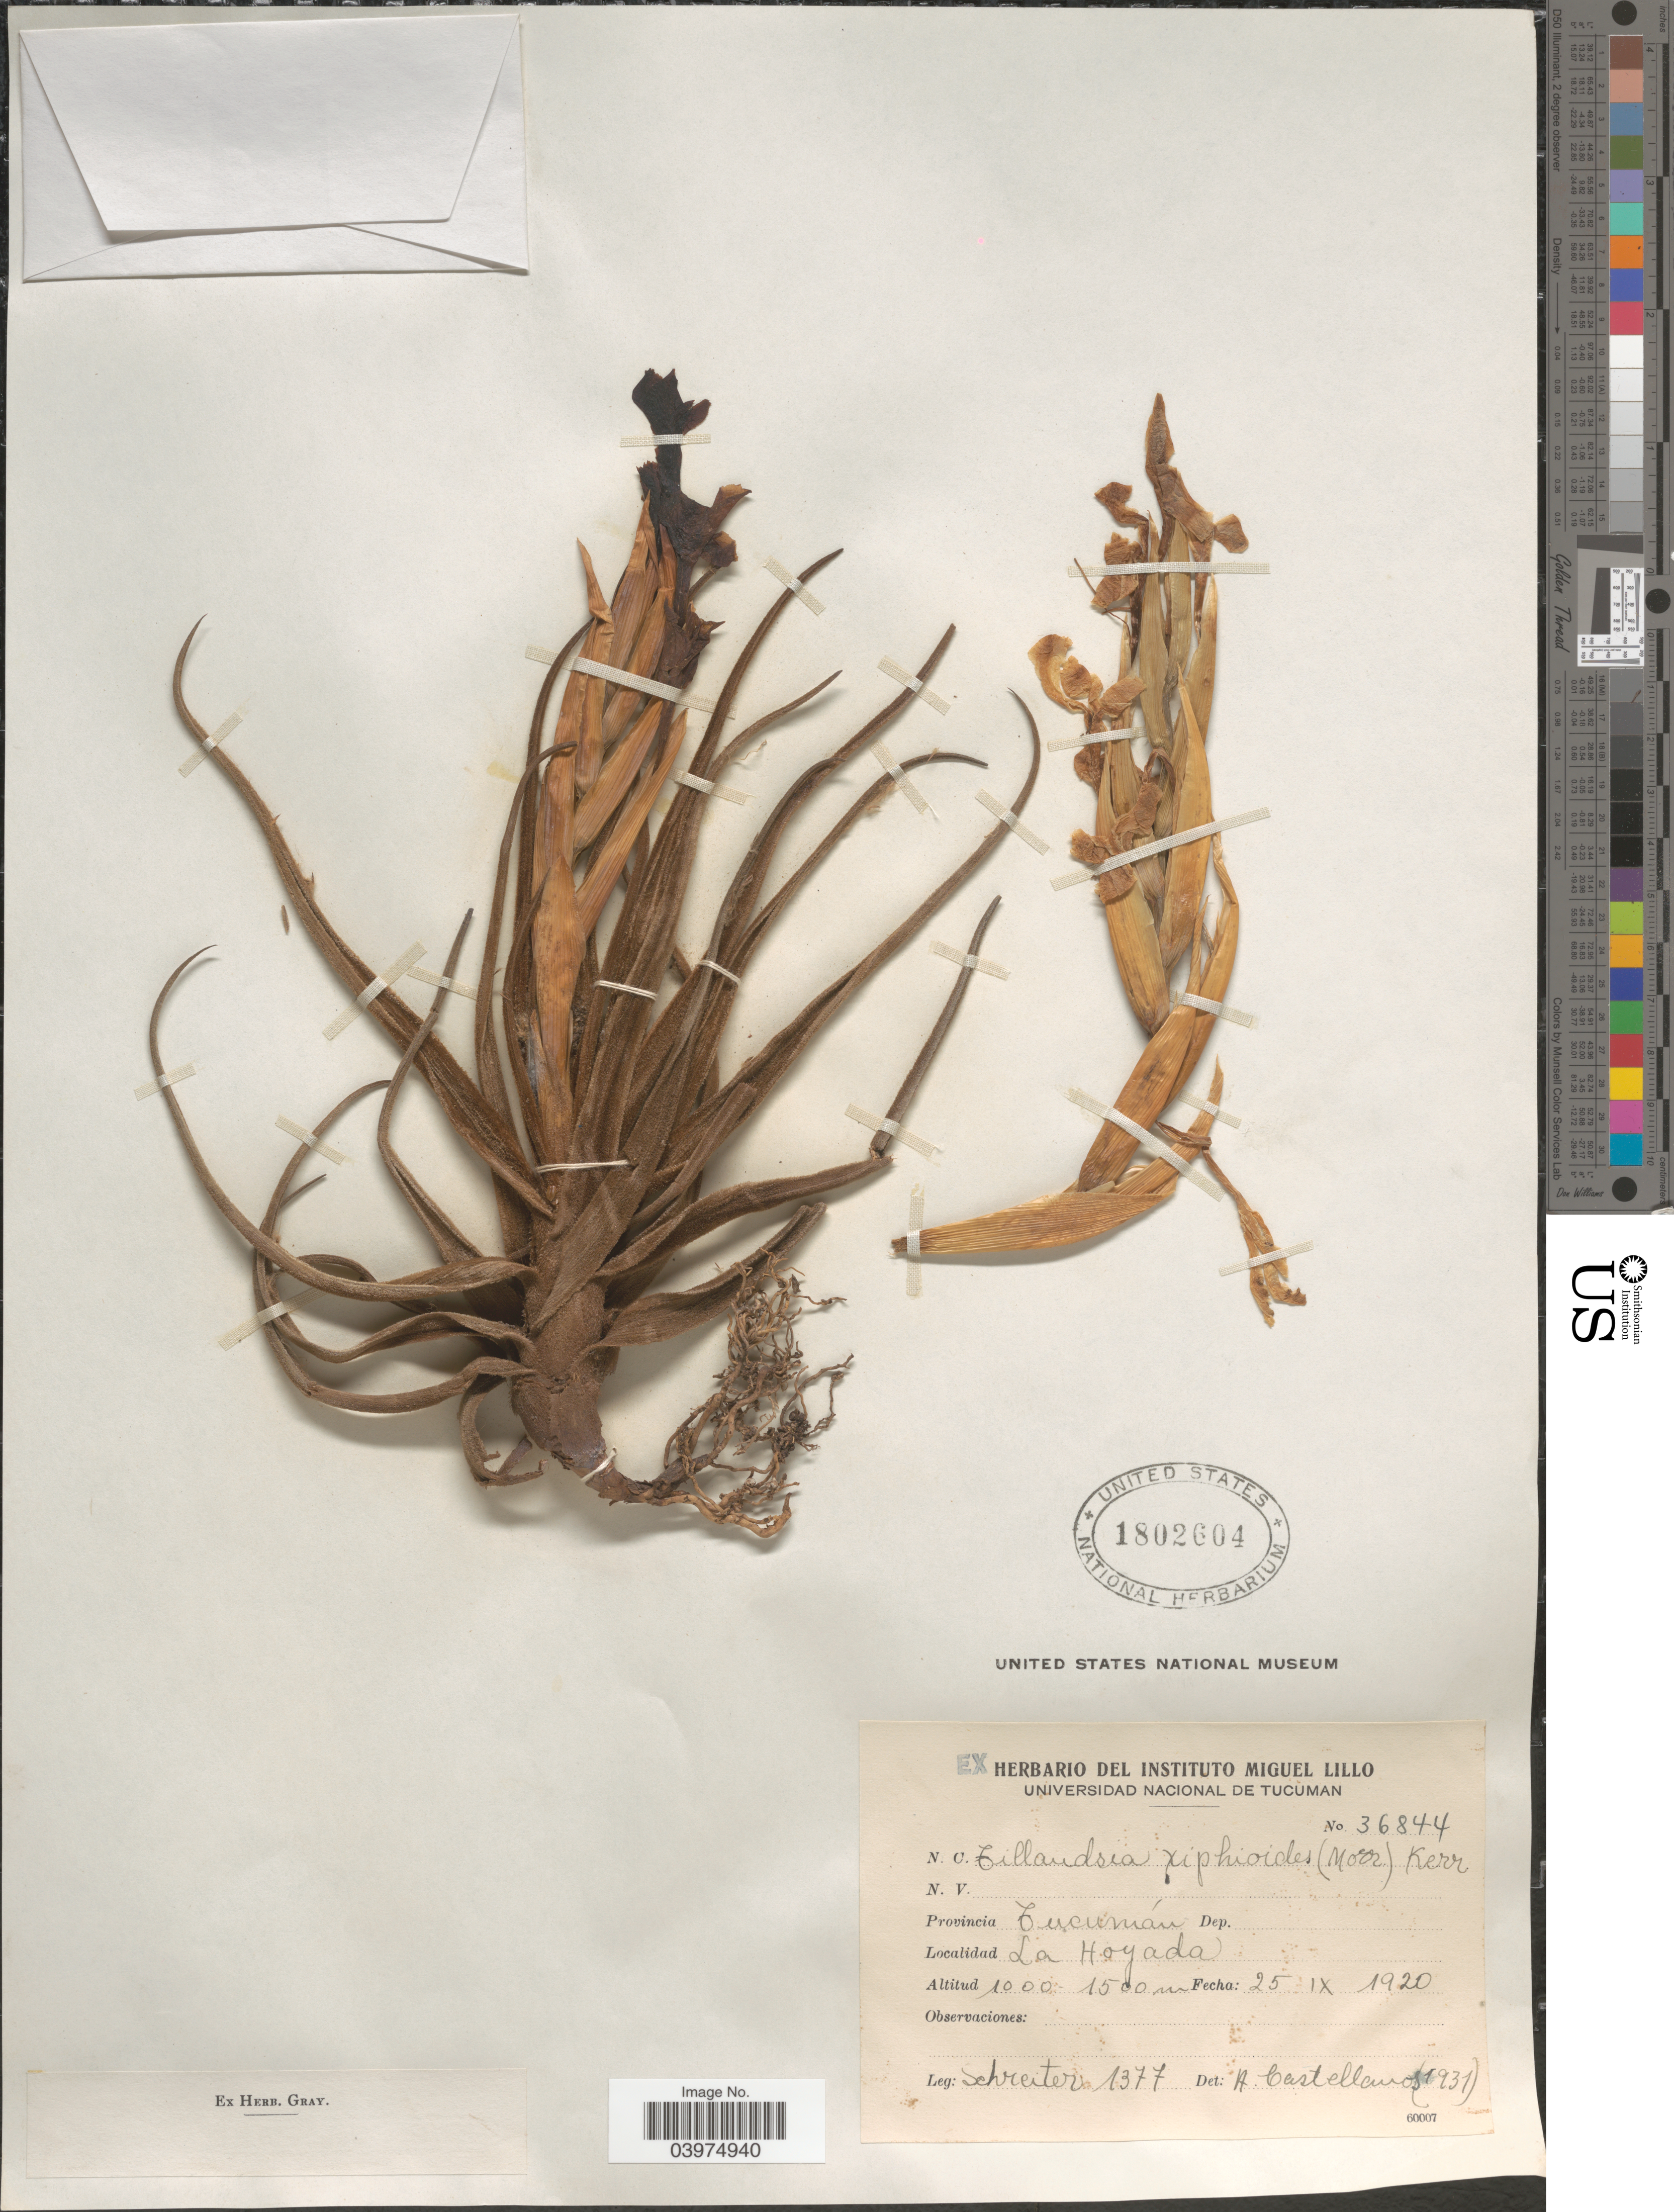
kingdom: Plantae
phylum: Tracheophyta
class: Liliopsida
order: Poales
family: Bromeliaceae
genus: Tillandsia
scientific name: Tillandsia xiphioides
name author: Ker Gawl.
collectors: -. Schreiter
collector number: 1377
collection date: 1920-09-25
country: Argentina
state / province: Tucuman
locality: La Hoyada.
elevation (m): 1000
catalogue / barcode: US 1802604